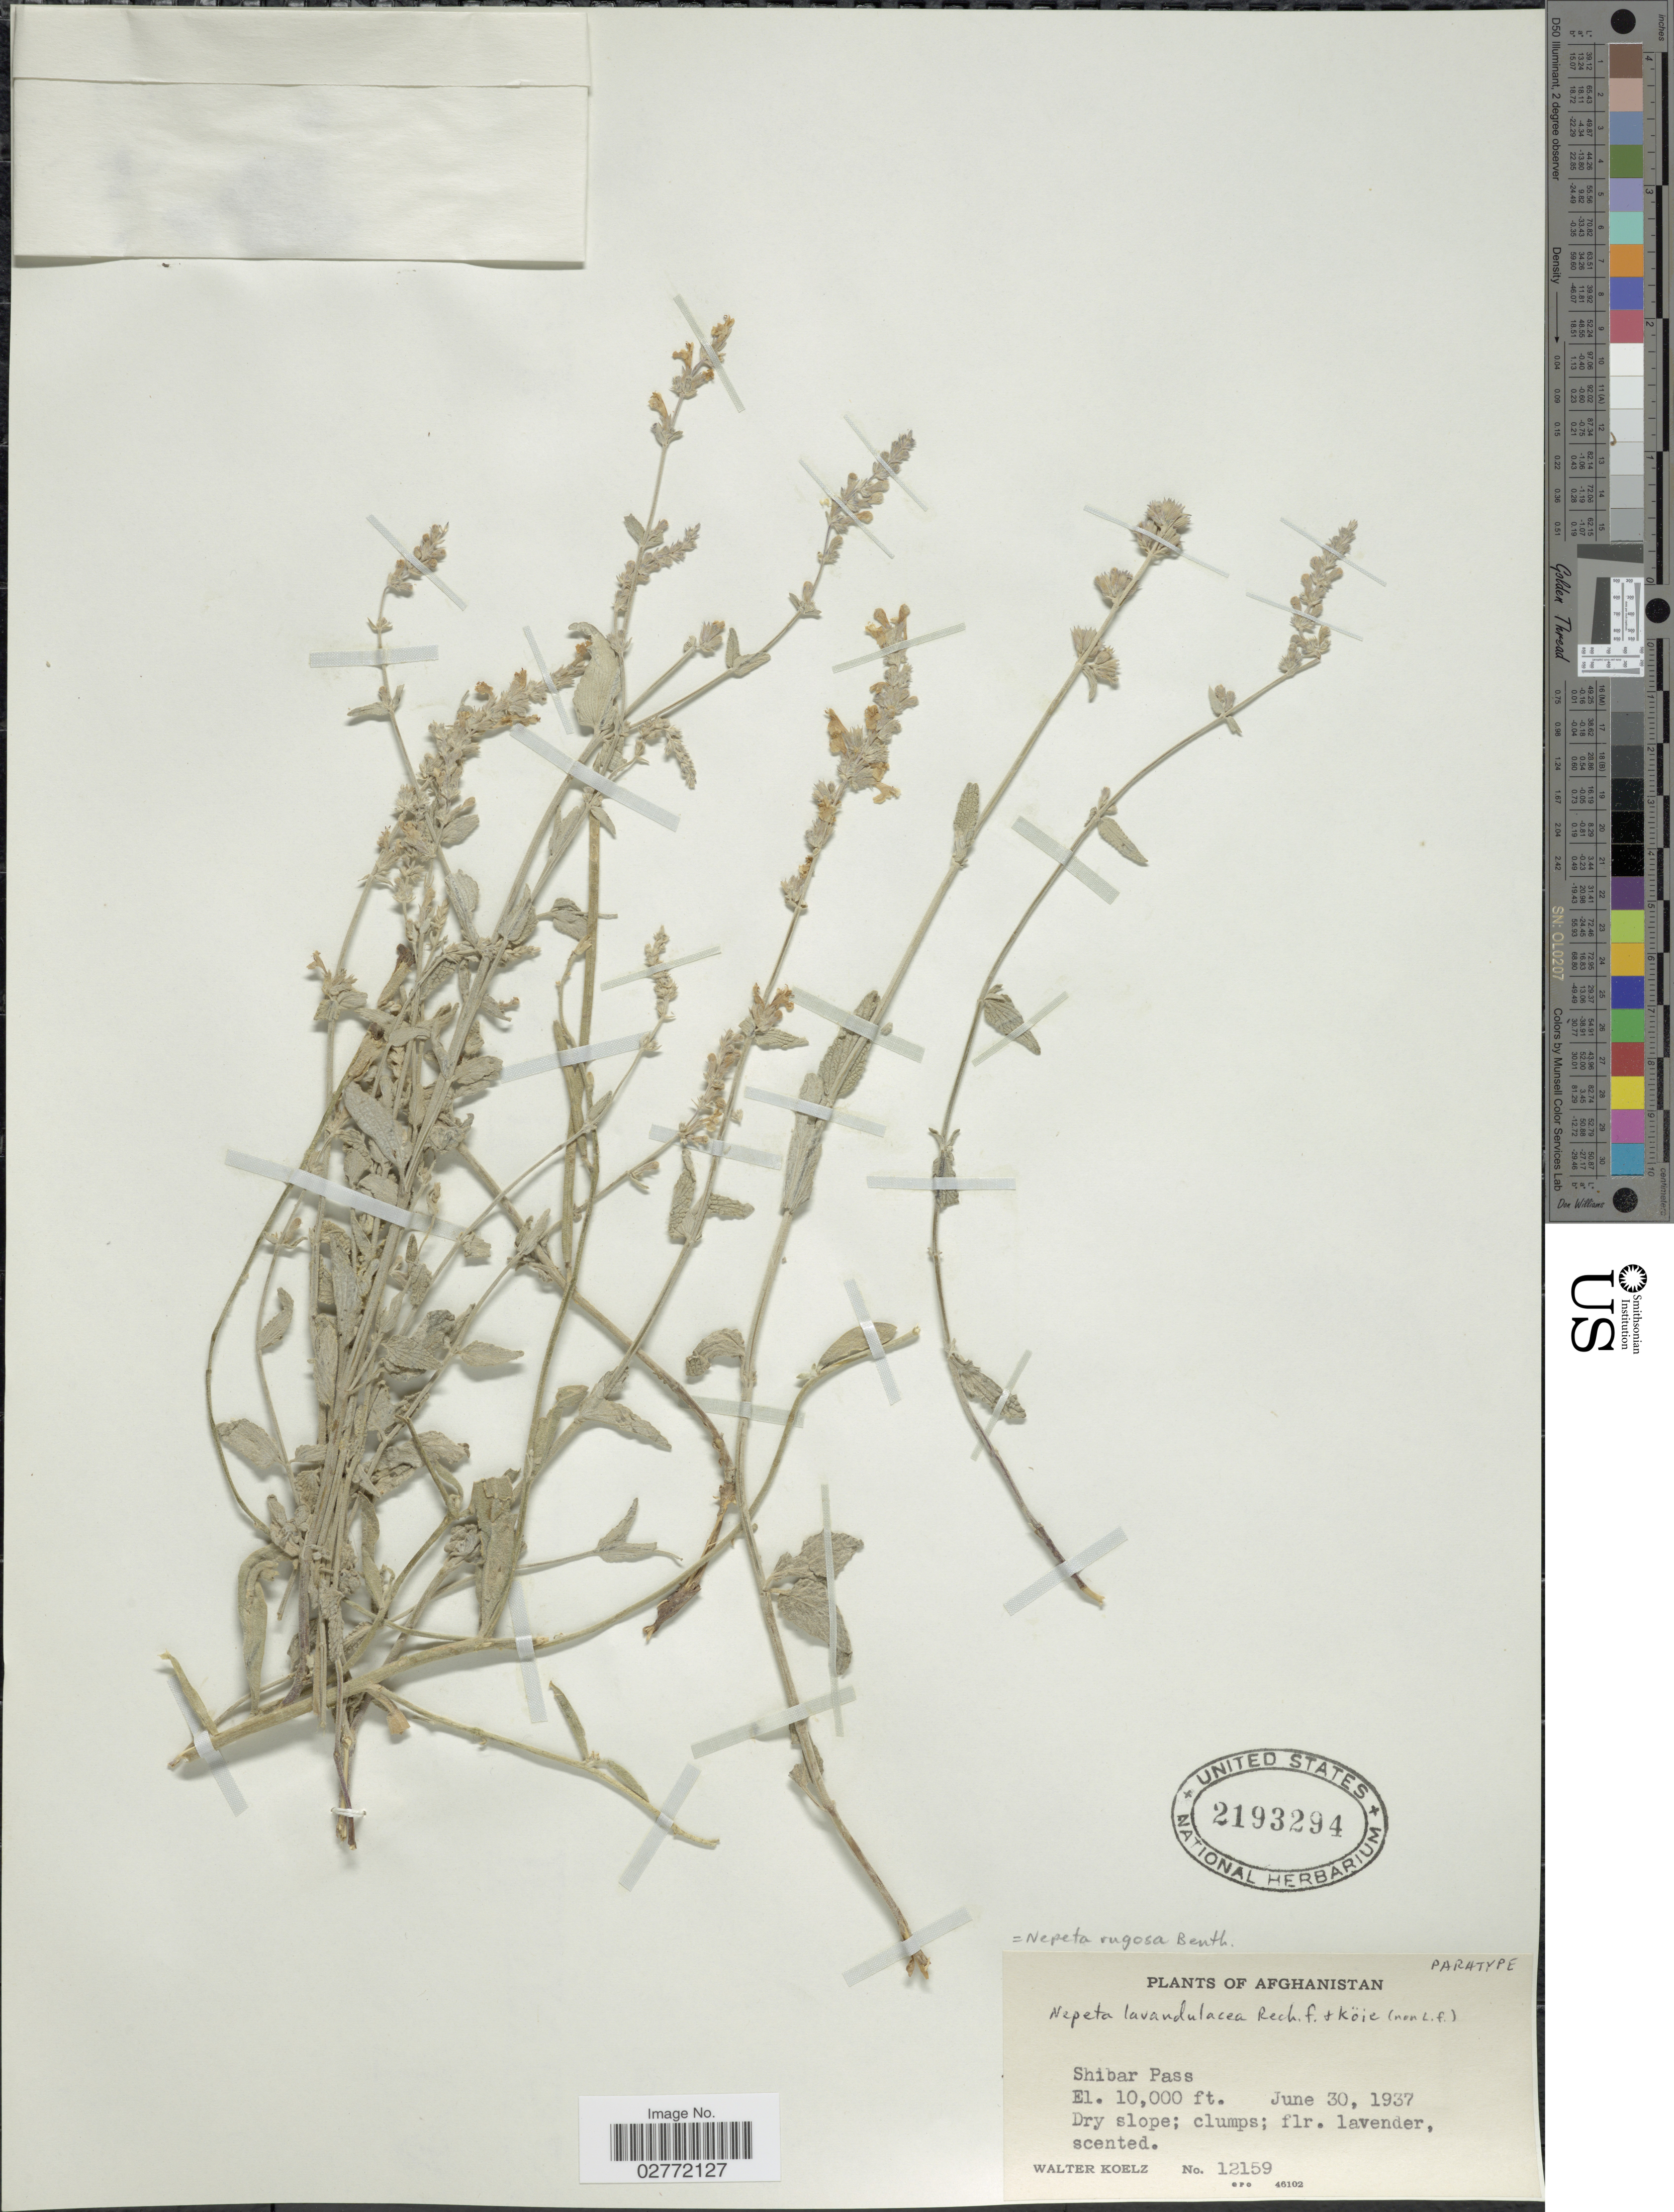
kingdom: Plantae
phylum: Tracheophyta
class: Magnoliopsida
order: Lamiales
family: Lamiaceae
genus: Nepeta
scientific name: Nepeta rugosa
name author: Benth.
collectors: W. N. Koelz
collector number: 12159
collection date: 1937-06-30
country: Afghanistan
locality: Shibar Pass.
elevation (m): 3048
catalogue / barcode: US 2193294